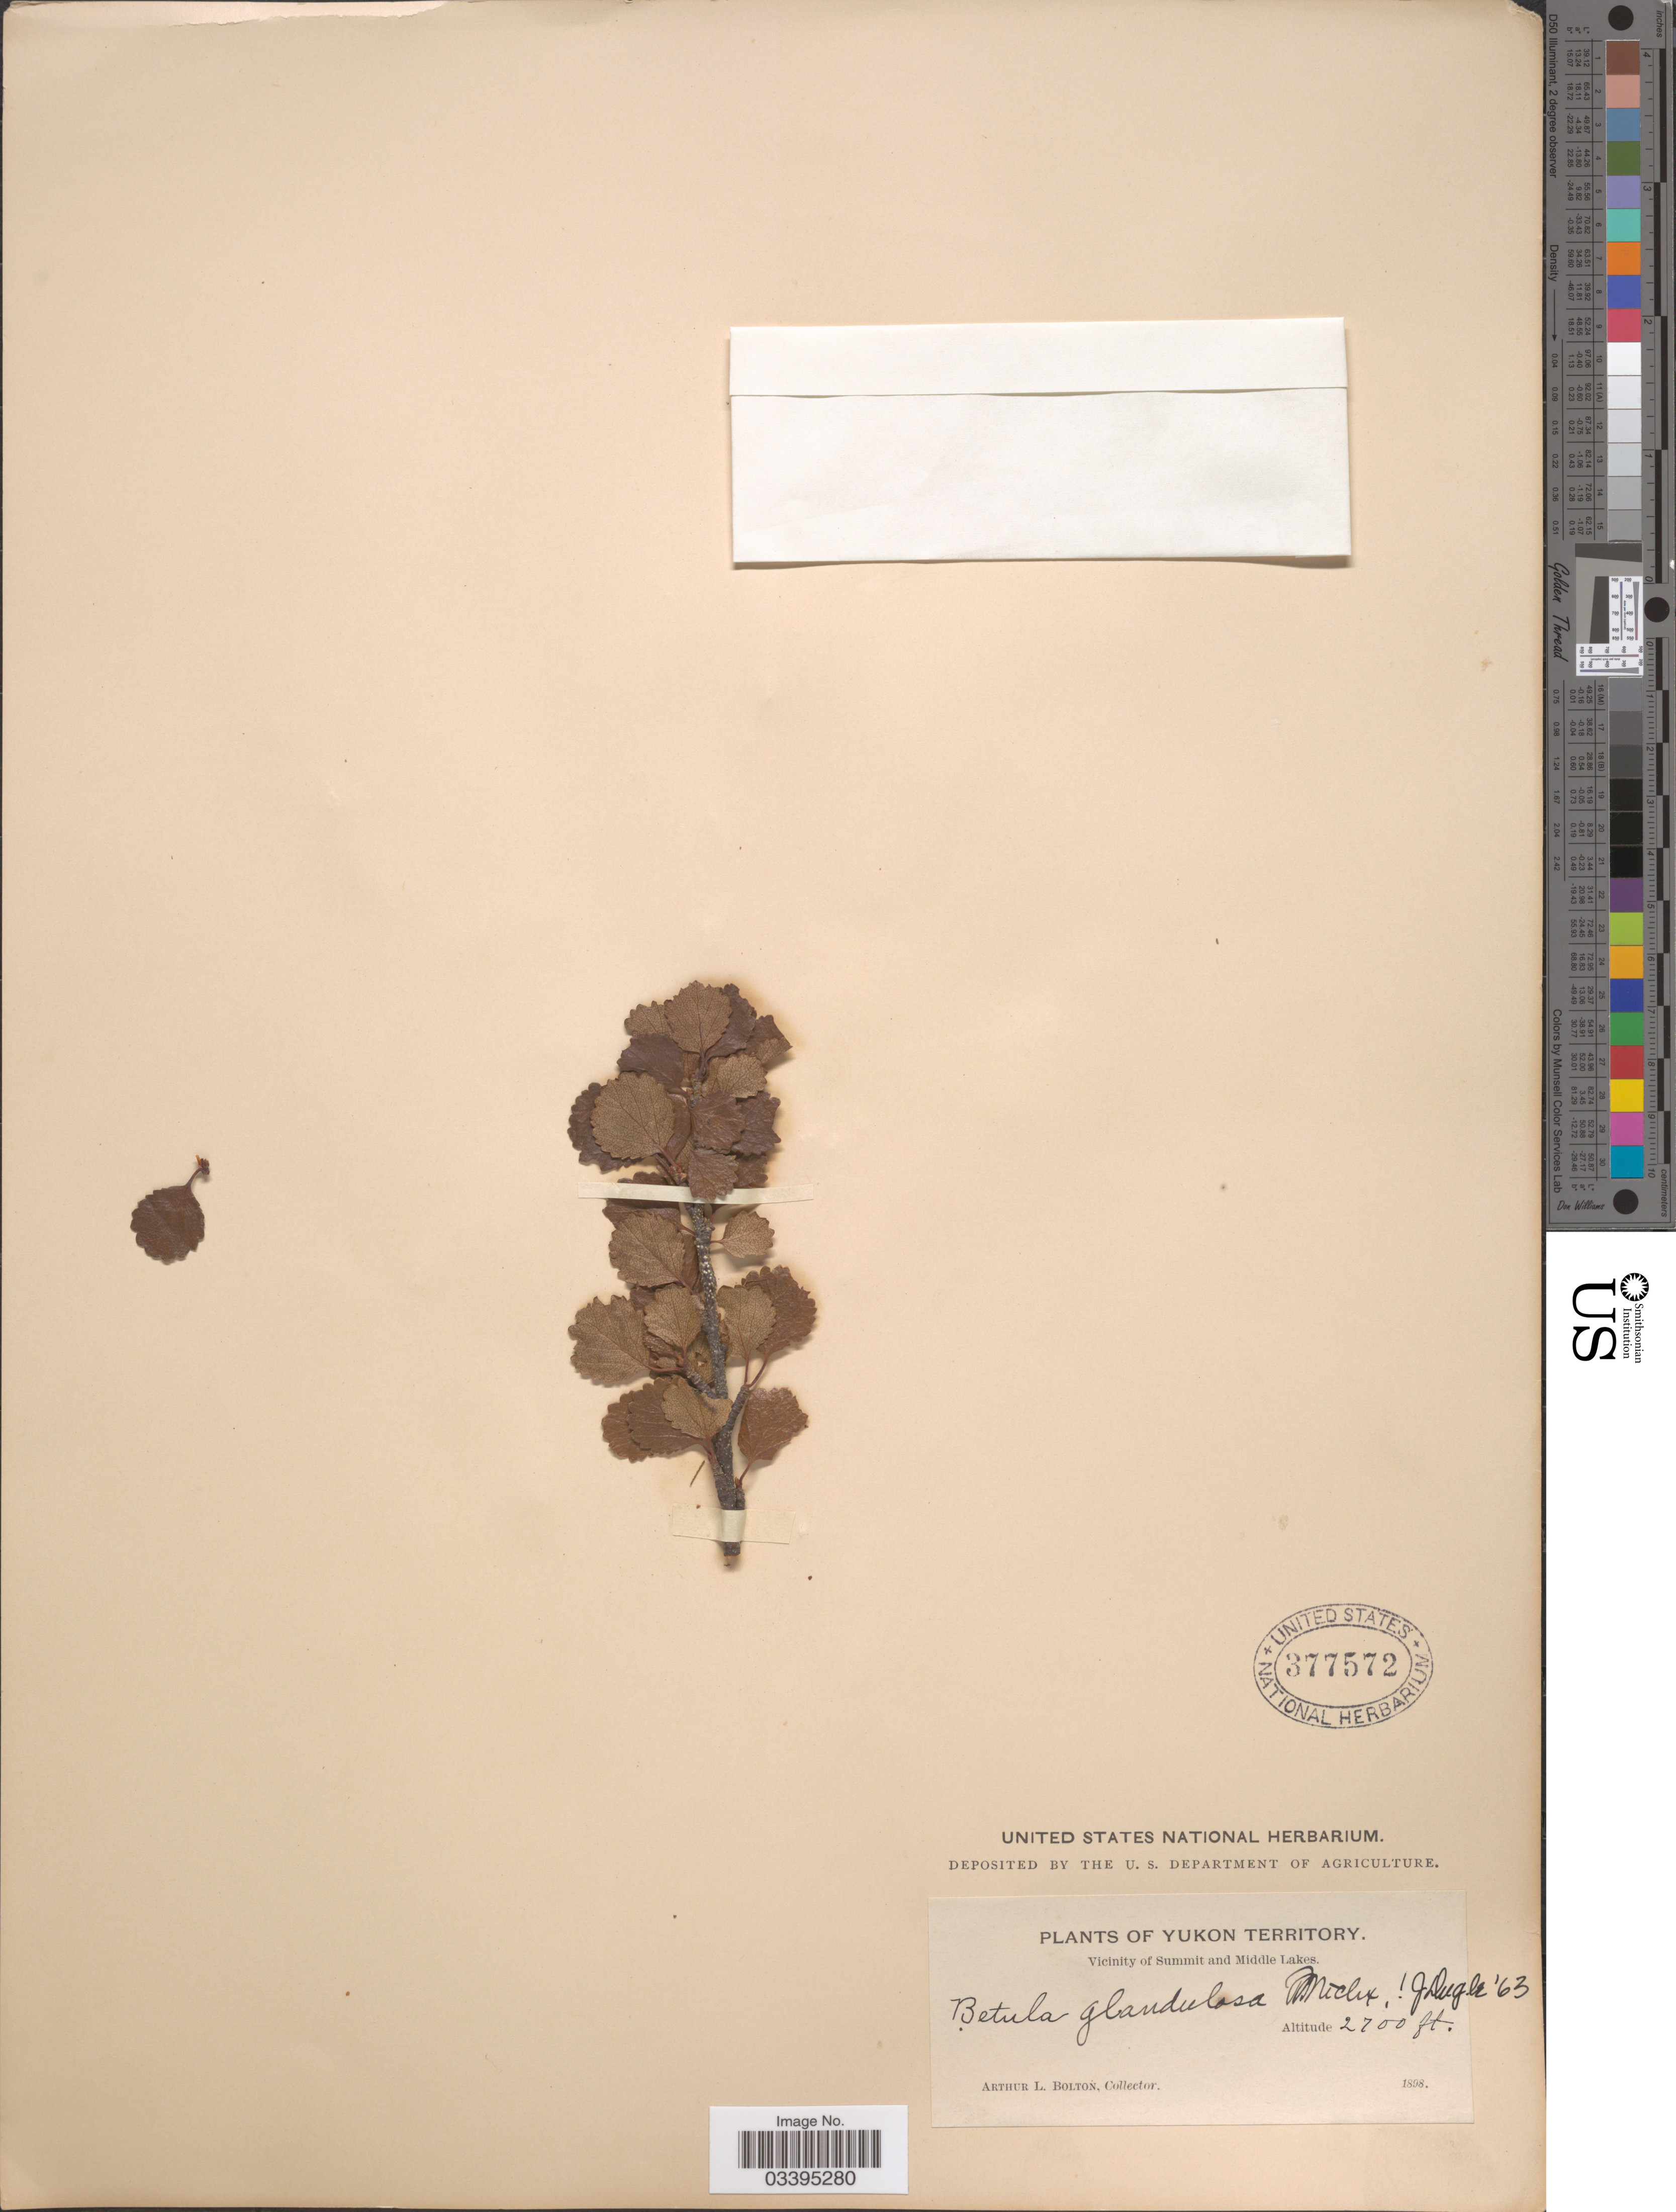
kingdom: Plantae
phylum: Tracheophyta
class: Magnoliopsida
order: Fagales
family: Betulaceae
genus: Betula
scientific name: Betula glandulosa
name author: Michx.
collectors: A. Bolton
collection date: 1898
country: Canada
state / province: Yukon Territory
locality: Vicinity of Summit and Mill Lakes.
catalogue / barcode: US 377572